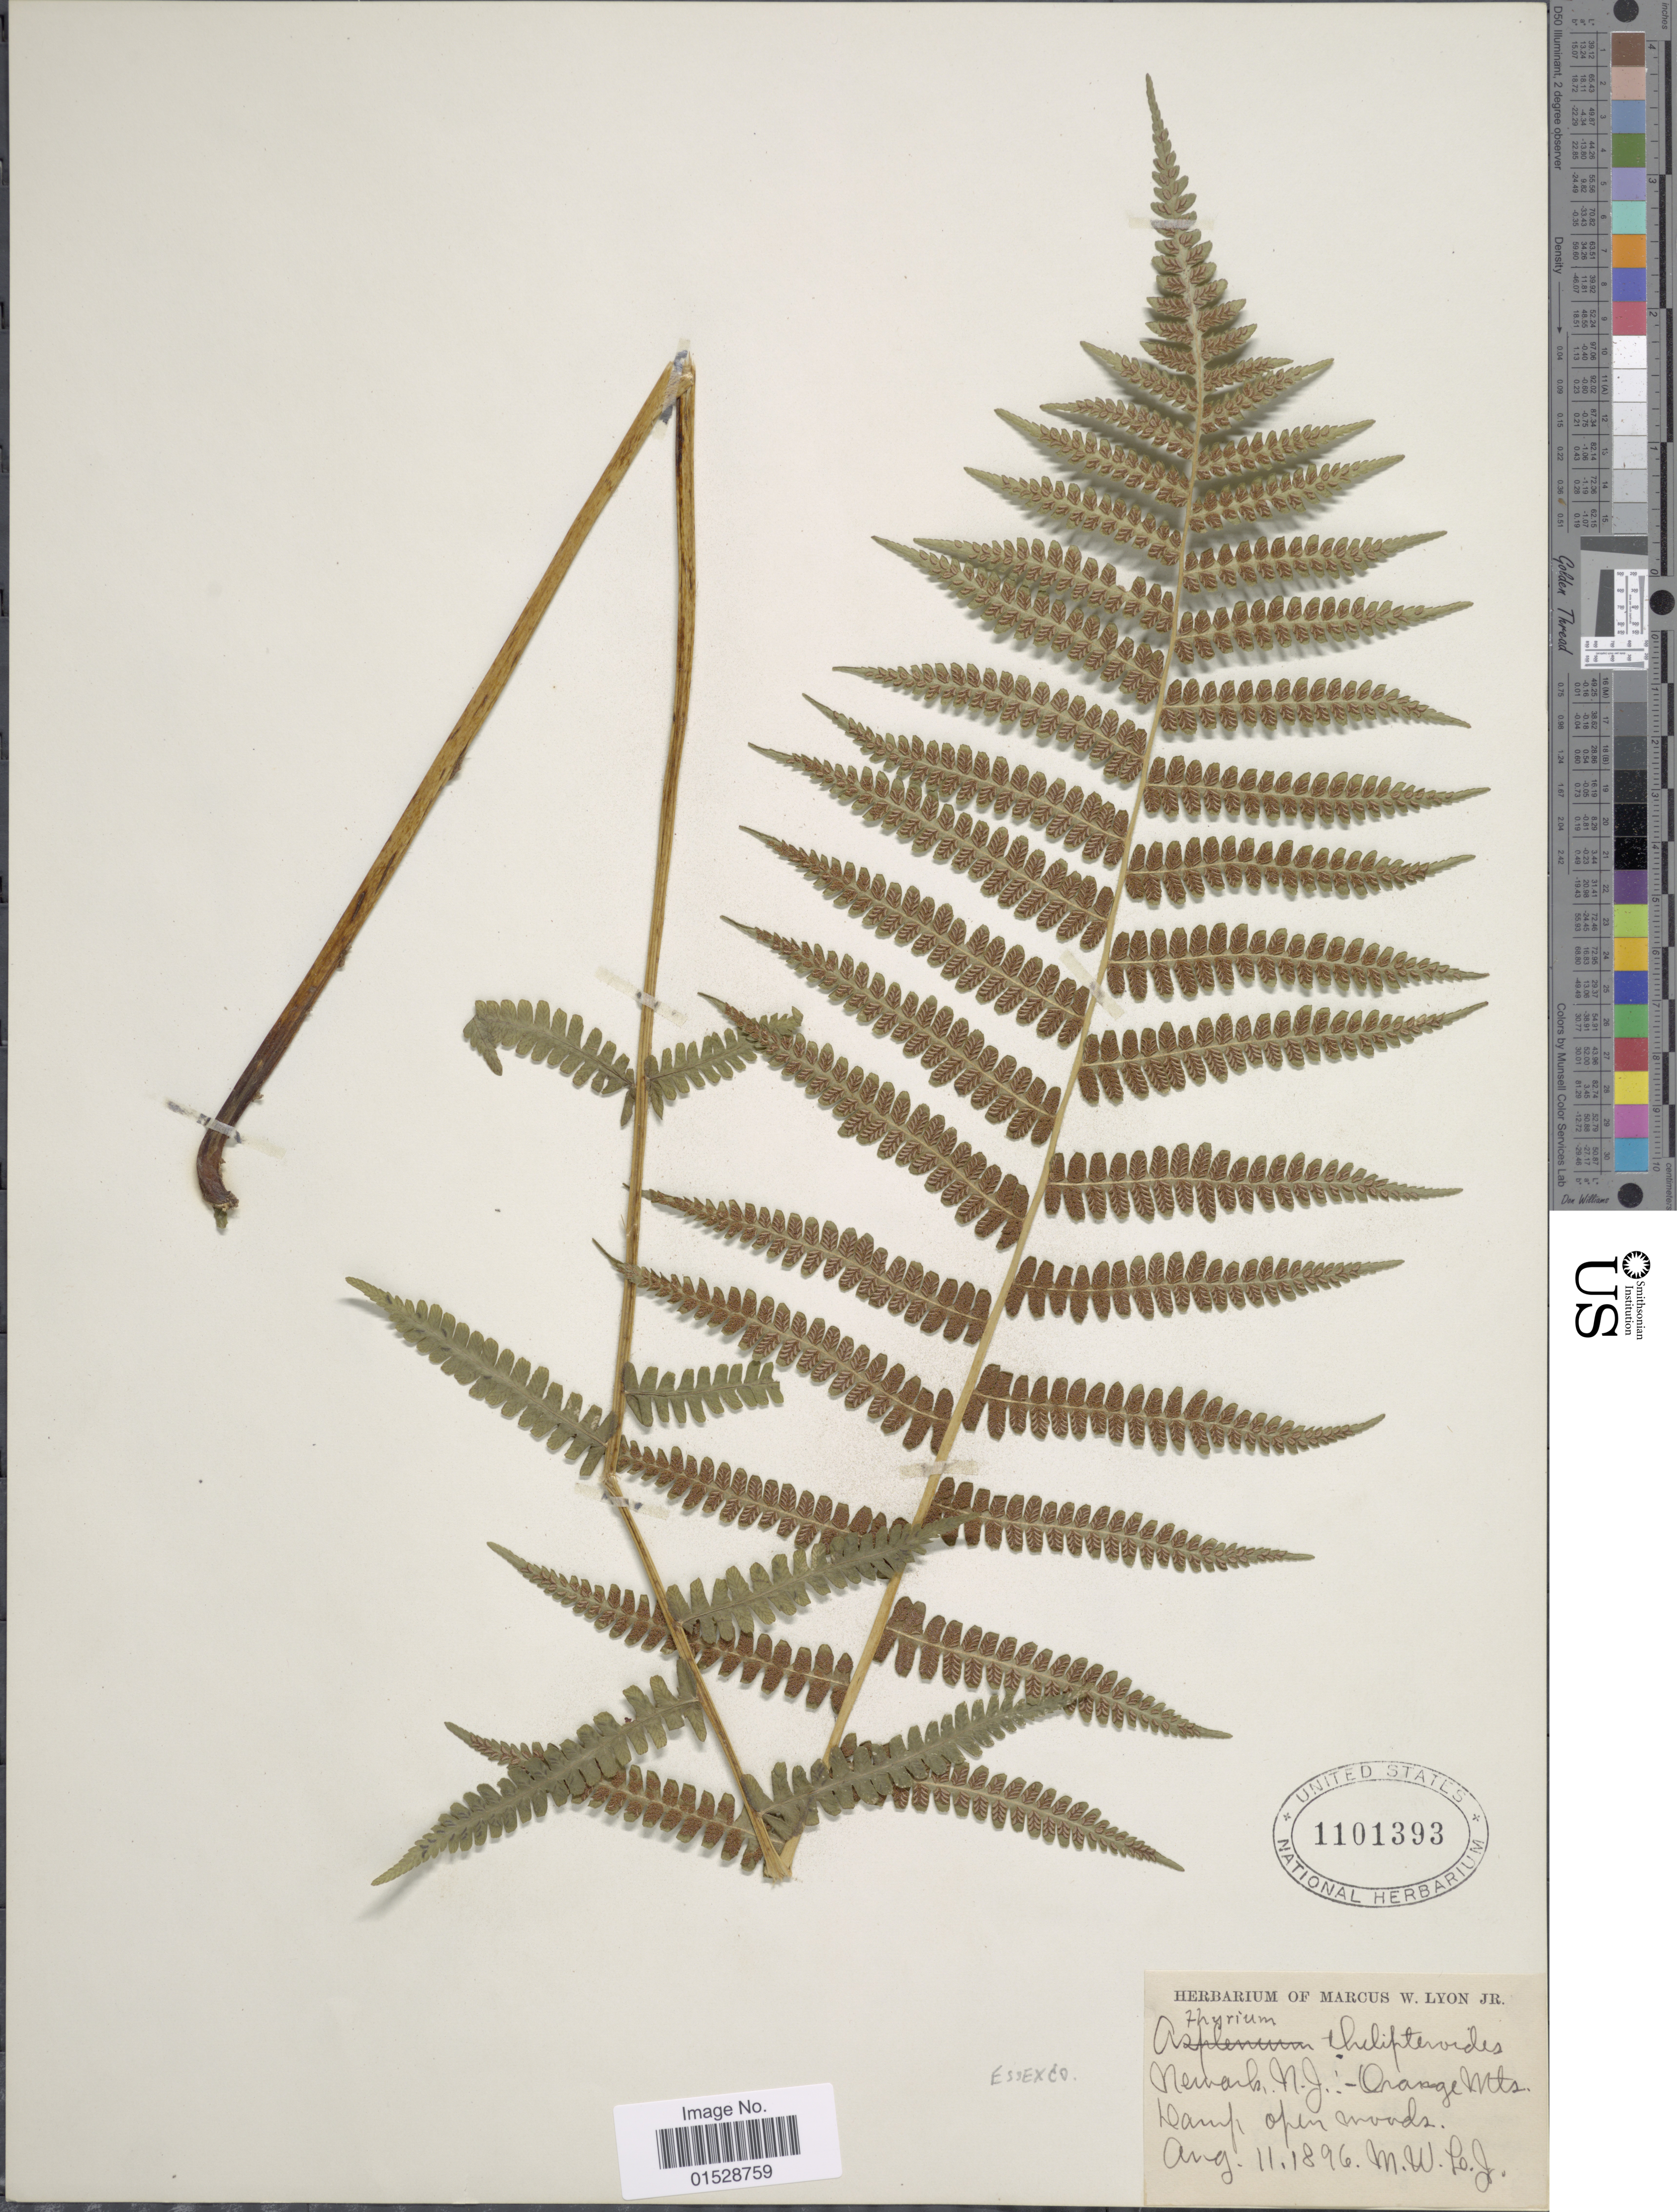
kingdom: Plantae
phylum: Tracheophyta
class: Polypodiopsida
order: Polypodiales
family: Athyriaceae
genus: Deparia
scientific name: Deparia acrostichoides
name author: (Sw.) M. Kato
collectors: M. W. Lyon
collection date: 1896-08-11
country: United States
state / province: New Jersey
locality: Newark, N. J., Orange Mts.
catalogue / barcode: US 1101393